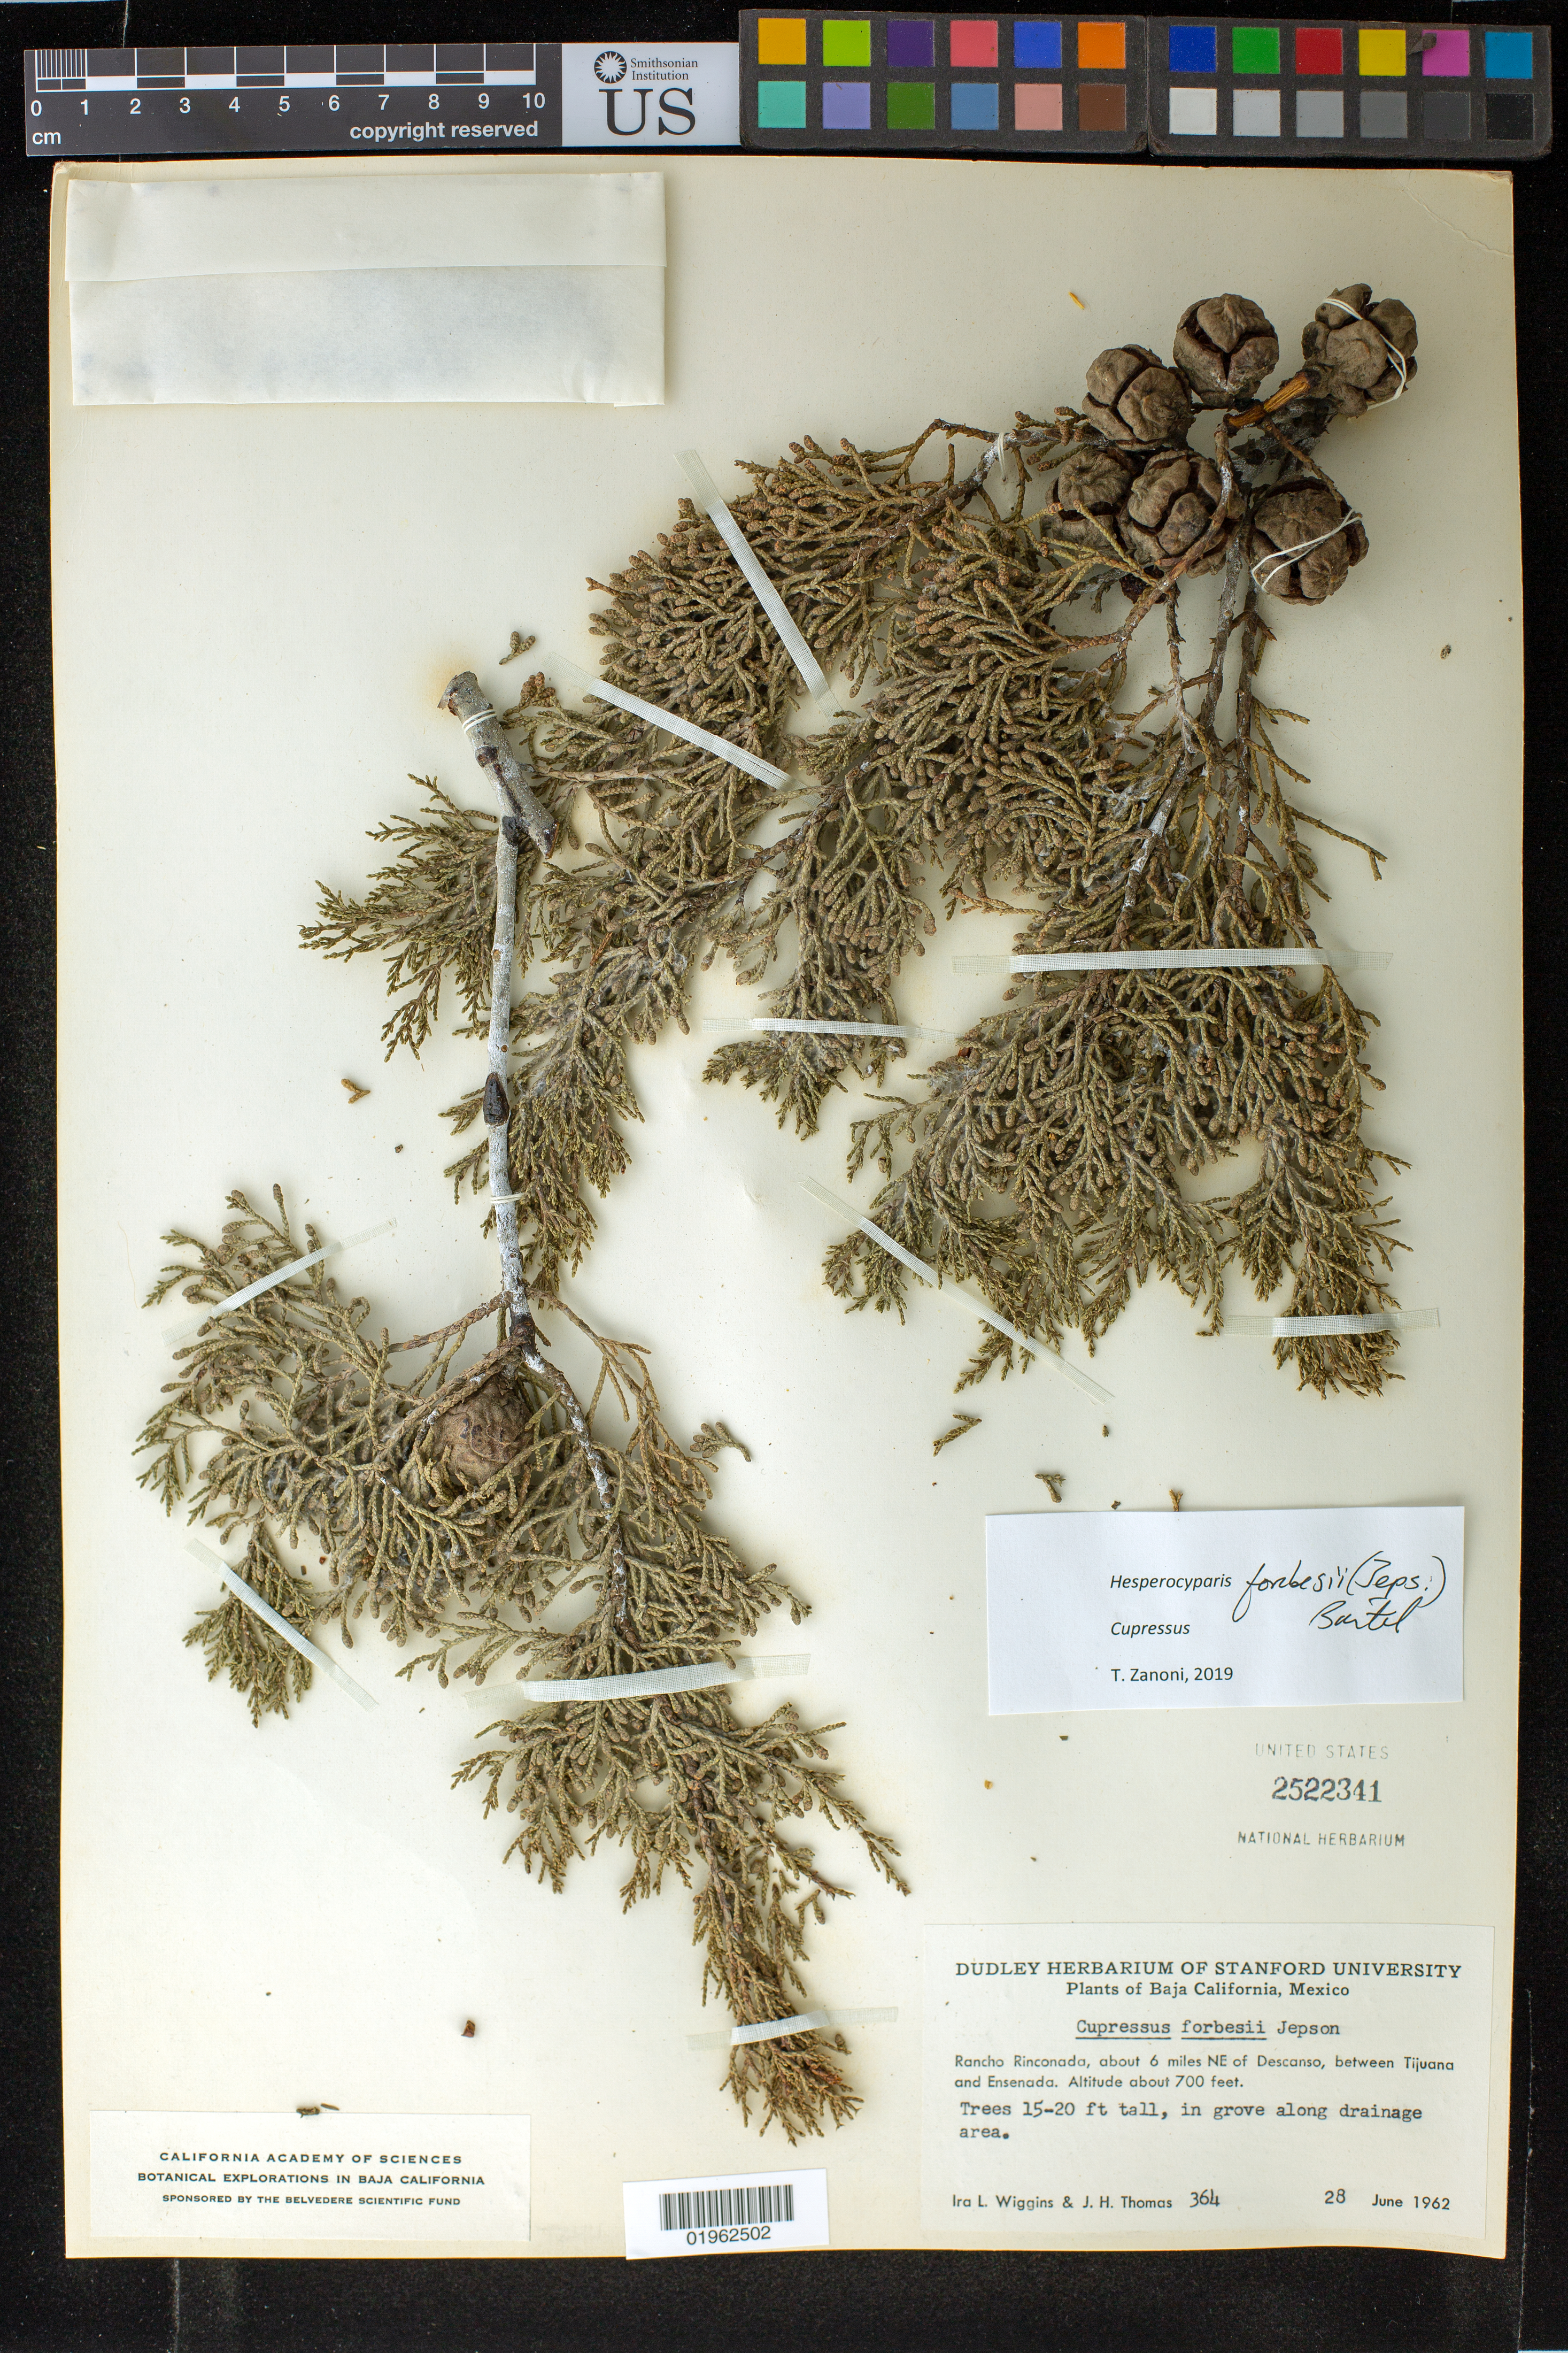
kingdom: Plantae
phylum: Tracheophyta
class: Pinopsida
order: Pinales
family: Cupressaceae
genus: Hesperocyparis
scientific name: Hesperocyparis forbesii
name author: (Jeps.) Bartel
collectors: I. L. Wiggins & J. H. Thomas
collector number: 364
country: Mexico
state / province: Baja California Norte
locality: Rancho Rinconada, about 6 mi NE of Descanso, between Tijuana and Ensenada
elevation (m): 213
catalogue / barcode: US 2522341